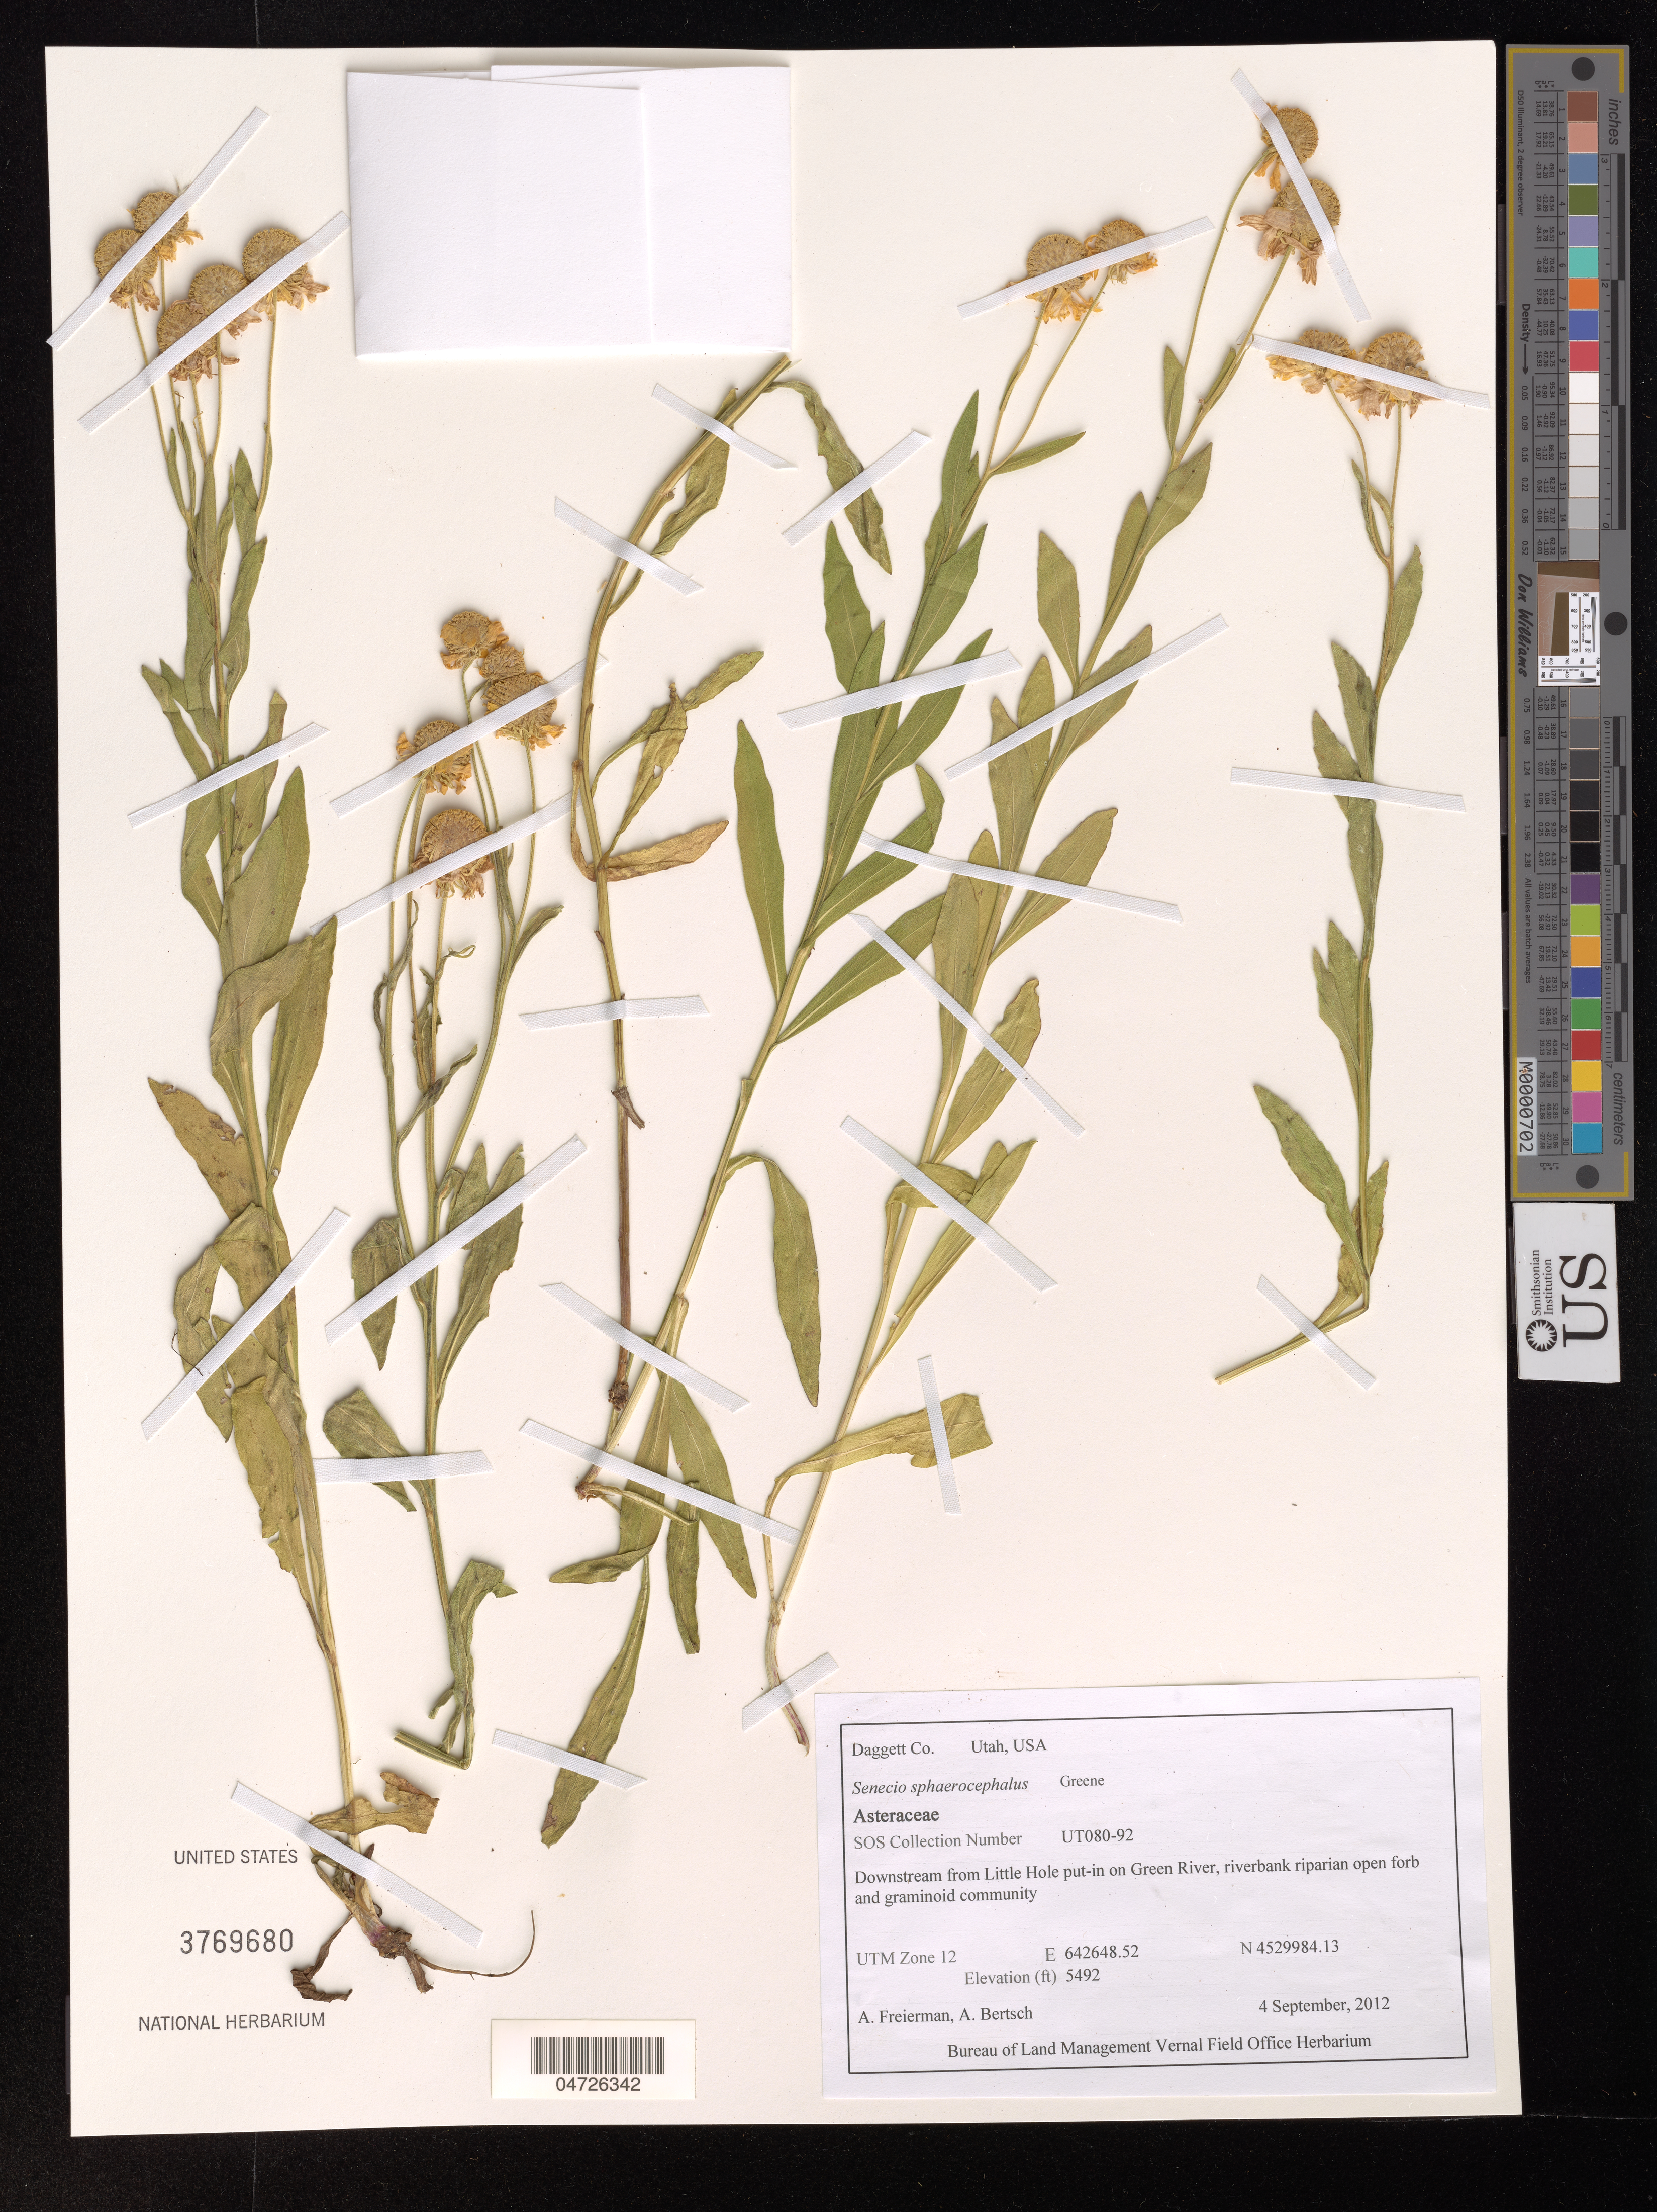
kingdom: Plantae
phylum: Tracheophyta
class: Magnoliopsida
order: Asterales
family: Asteraceae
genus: Senecio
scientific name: Senecio sphaerocephalus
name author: Greene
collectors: A. Freierman & A. Bertsch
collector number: UT080-92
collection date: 2012-09-04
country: United States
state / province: Utah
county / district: Daggett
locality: Daggett Co. Downstream from Little Hole put-in on Green River. UTM Zone 12.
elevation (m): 1674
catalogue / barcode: US 3769680